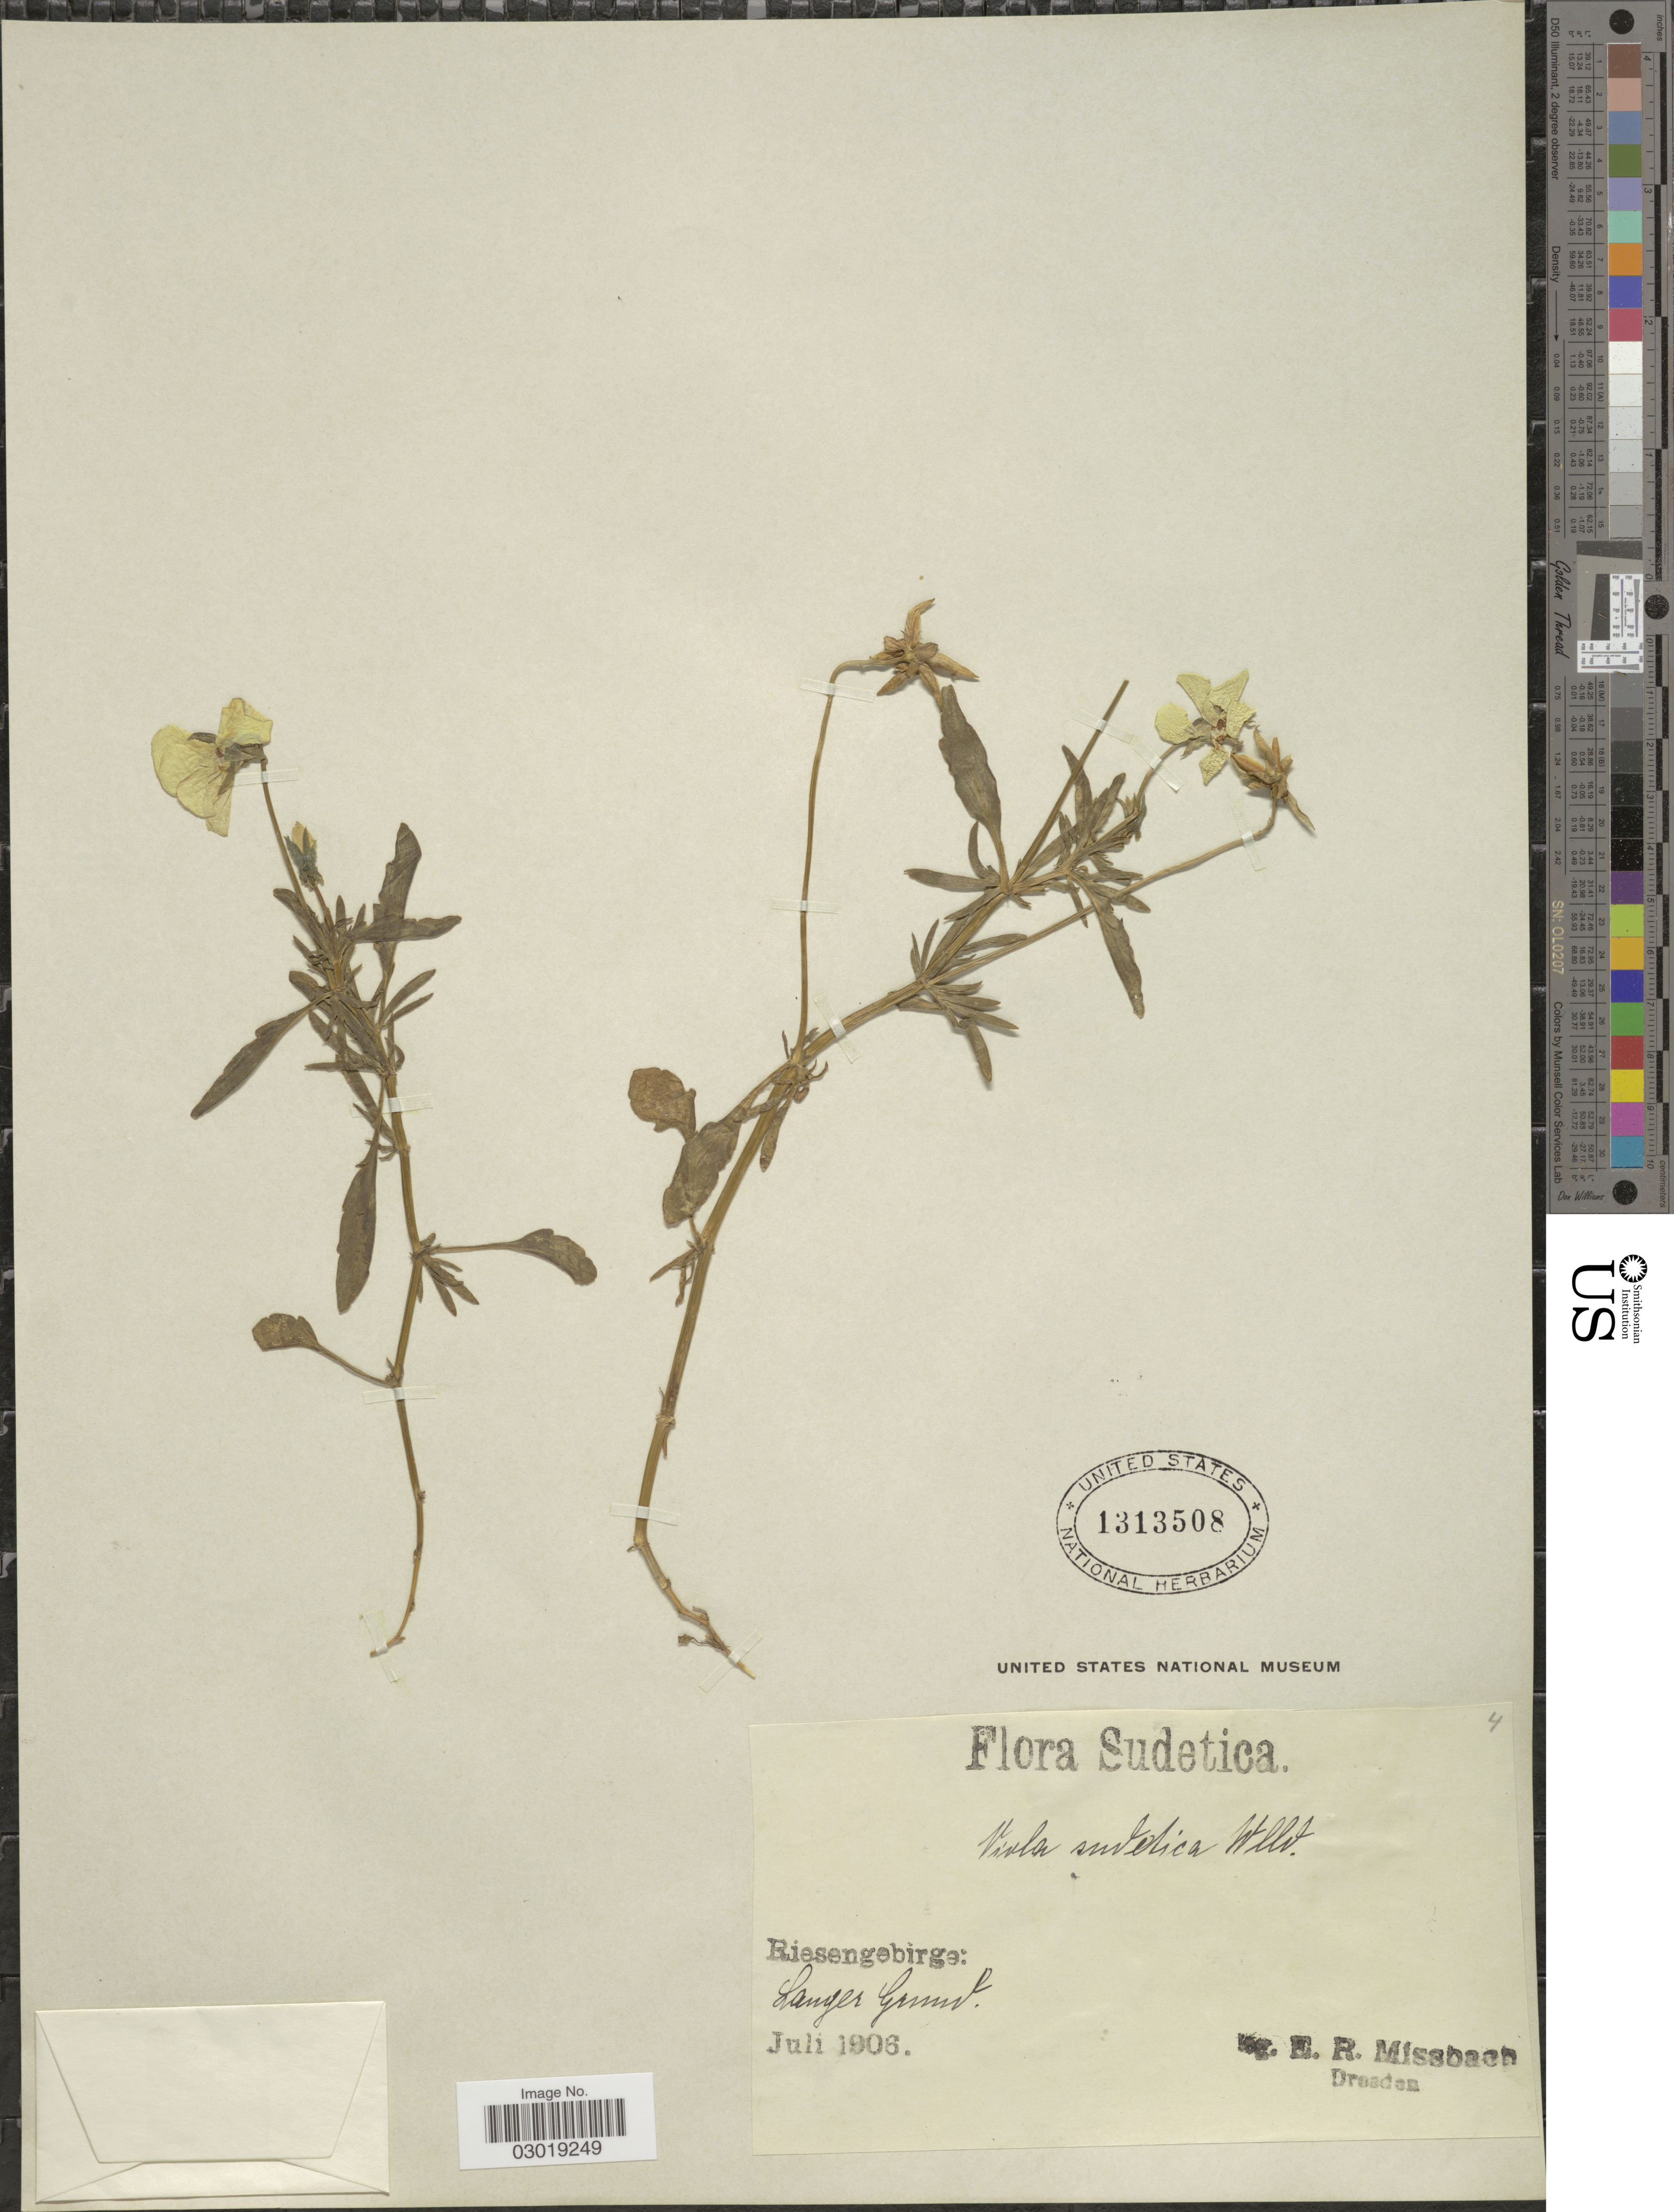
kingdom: Plantae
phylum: Tracheophyta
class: Magnoliopsida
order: Malpighiales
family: Violaceae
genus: Viola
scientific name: Viola sudetica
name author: Willd.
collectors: E. Missbach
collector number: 4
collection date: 1906-07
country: Czechia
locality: Sudetica. Riesengebirge: Langer Grand [interpreted].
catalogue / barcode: US 1313508